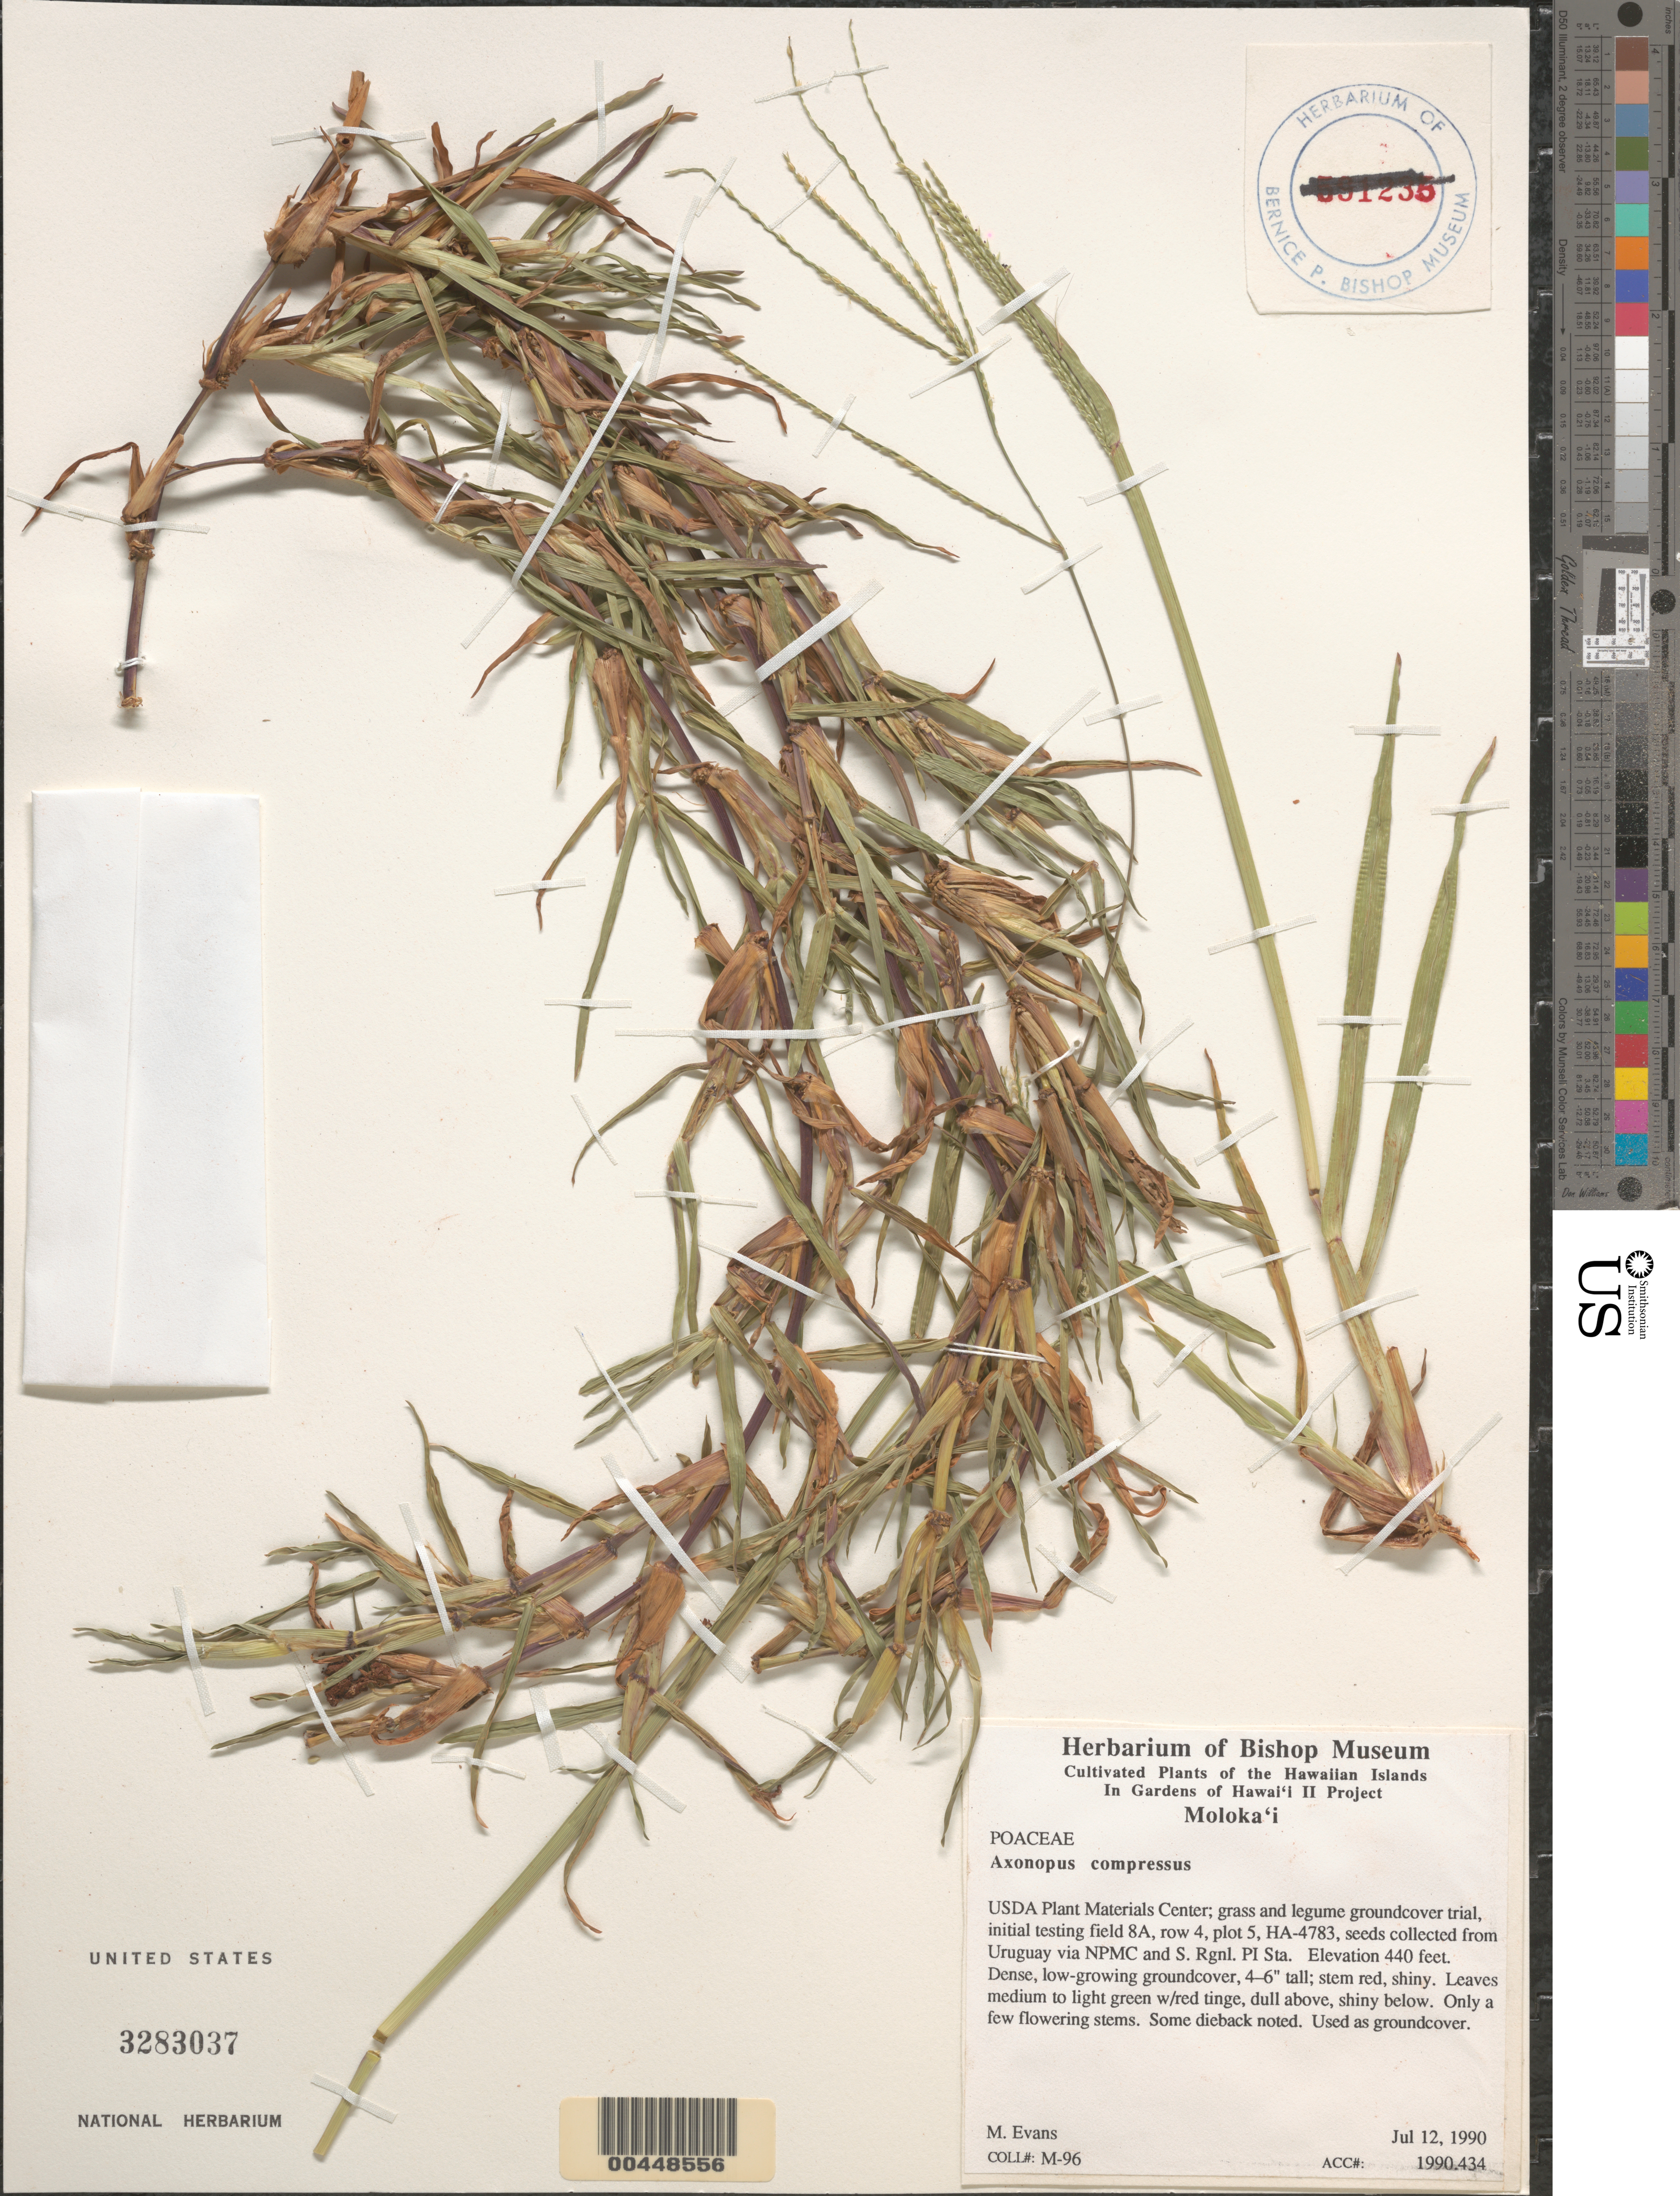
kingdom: Plantae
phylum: Tracheophyta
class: Liliopsida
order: Poales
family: Poaceae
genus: Axonopus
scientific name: Axonopus compressus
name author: (Sw.) P. Beauv.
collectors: M. Evans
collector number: M-96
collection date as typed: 12 Jul 1990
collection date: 1990-07-12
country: United States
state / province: Hawaii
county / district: Maui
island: Moloka'i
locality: USDA Plant Materials Center, field 8A, row 4, plot 5, HA-4783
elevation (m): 134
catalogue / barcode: US 3283037